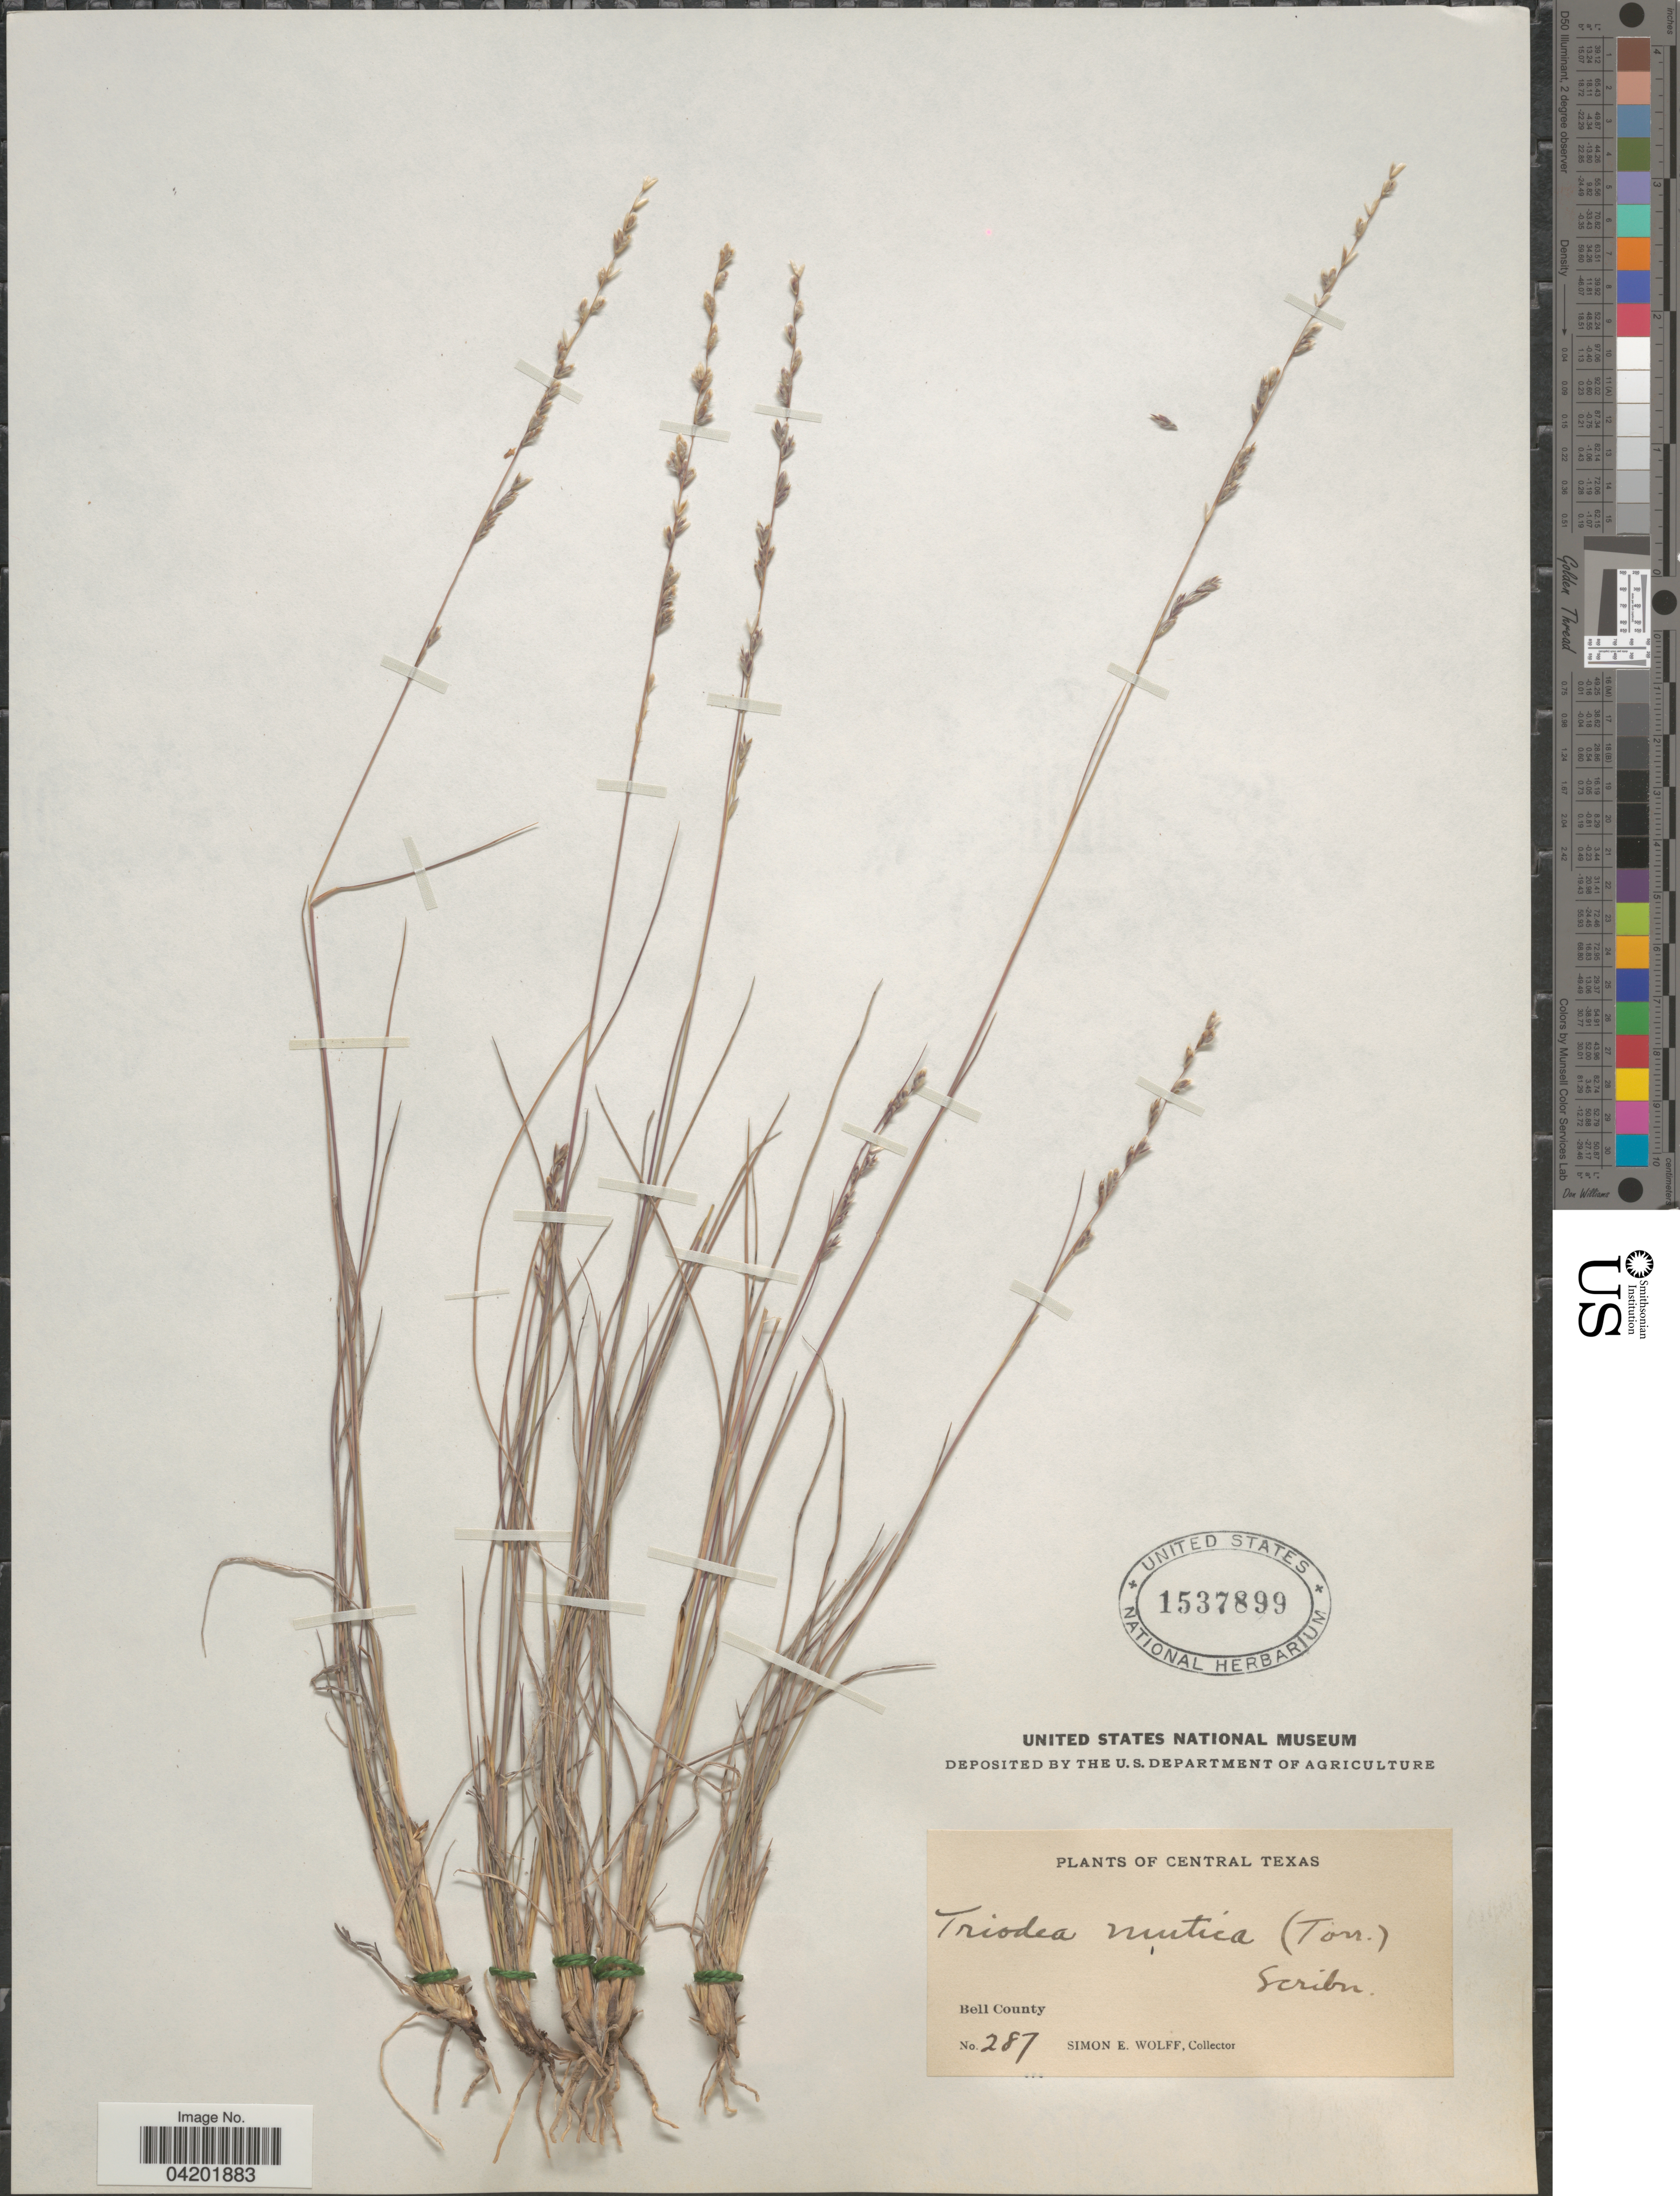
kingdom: Plantae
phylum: Tracheophyta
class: Liliopsida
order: Poales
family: Poaceae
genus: Tridentopsis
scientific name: Tridentopsis mutica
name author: (Torr.) P.M. Peterson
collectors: S. E. Wolff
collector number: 287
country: United States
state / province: Texas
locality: Central Texas. Bell County.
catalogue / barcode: US 1537899